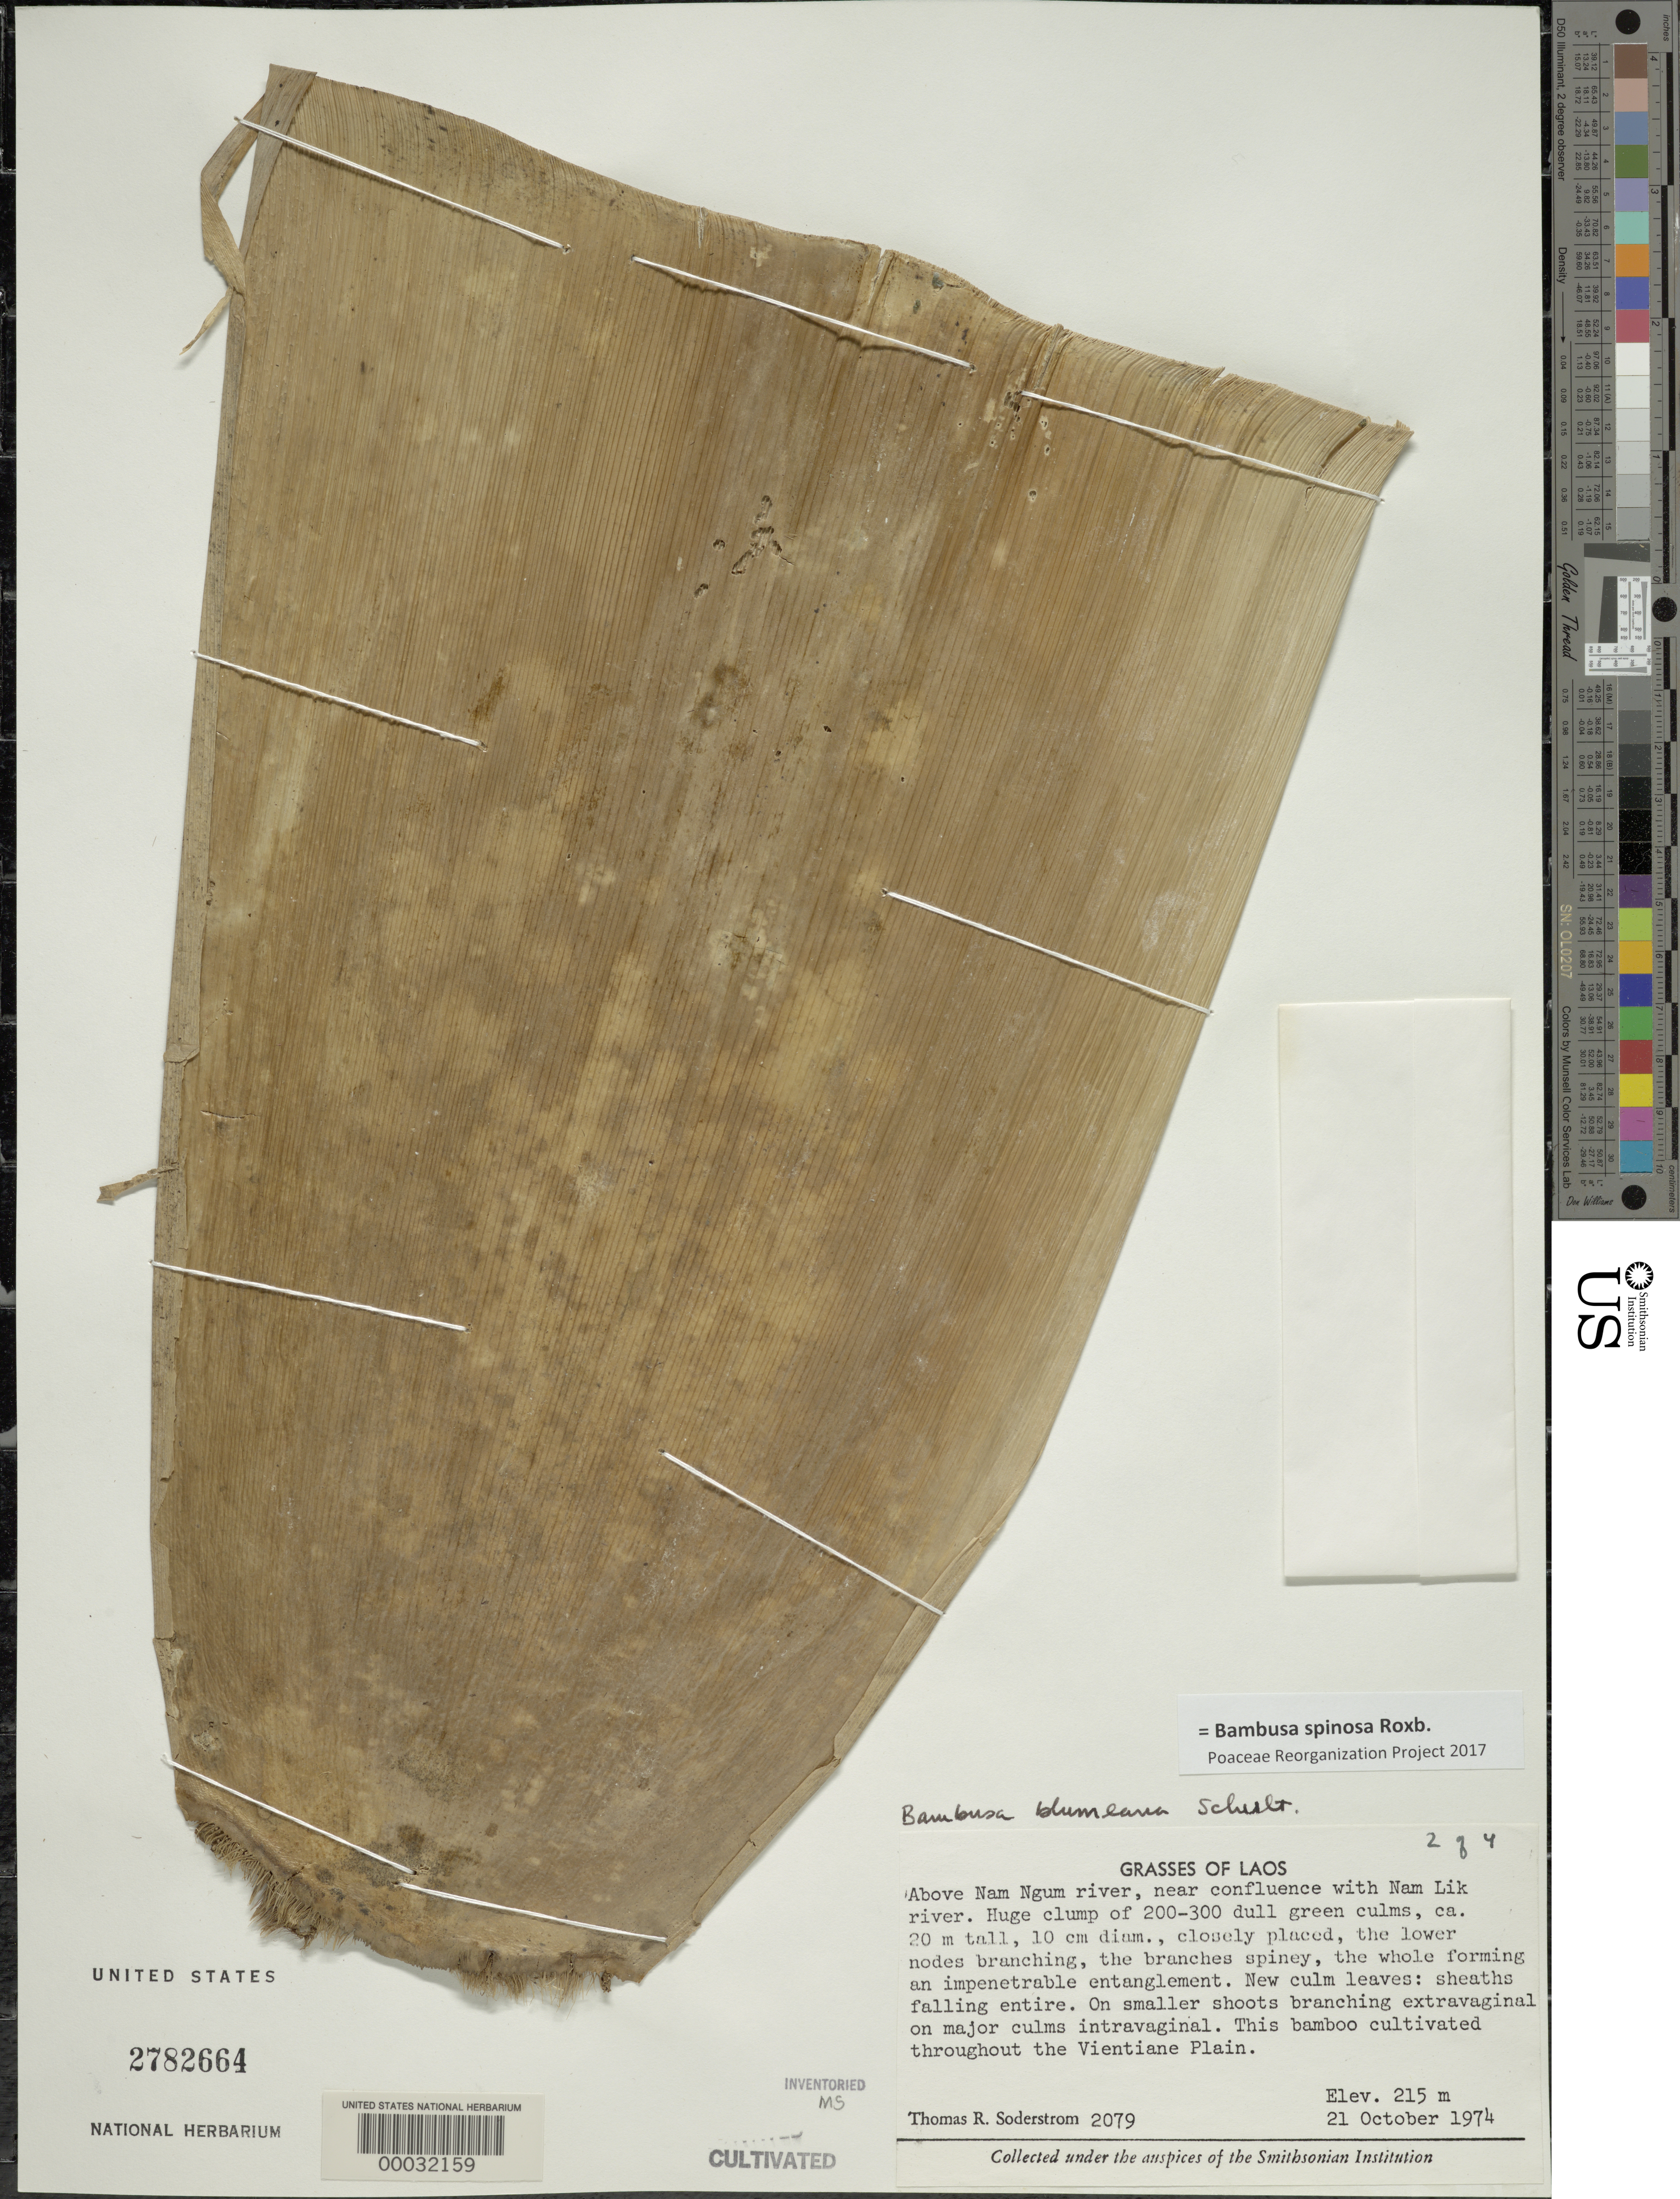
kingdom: Plantae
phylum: Tracheophyta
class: Liliopsida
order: Poales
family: Poaceae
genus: Bambusa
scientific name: Bambusa spinosa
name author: Roxb.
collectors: T. R. Soderstrom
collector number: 2079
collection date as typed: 21 Oct 1974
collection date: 1974-10-21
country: Laos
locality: Nam Ngum River, Nam Lik River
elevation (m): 215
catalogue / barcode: US 2782664